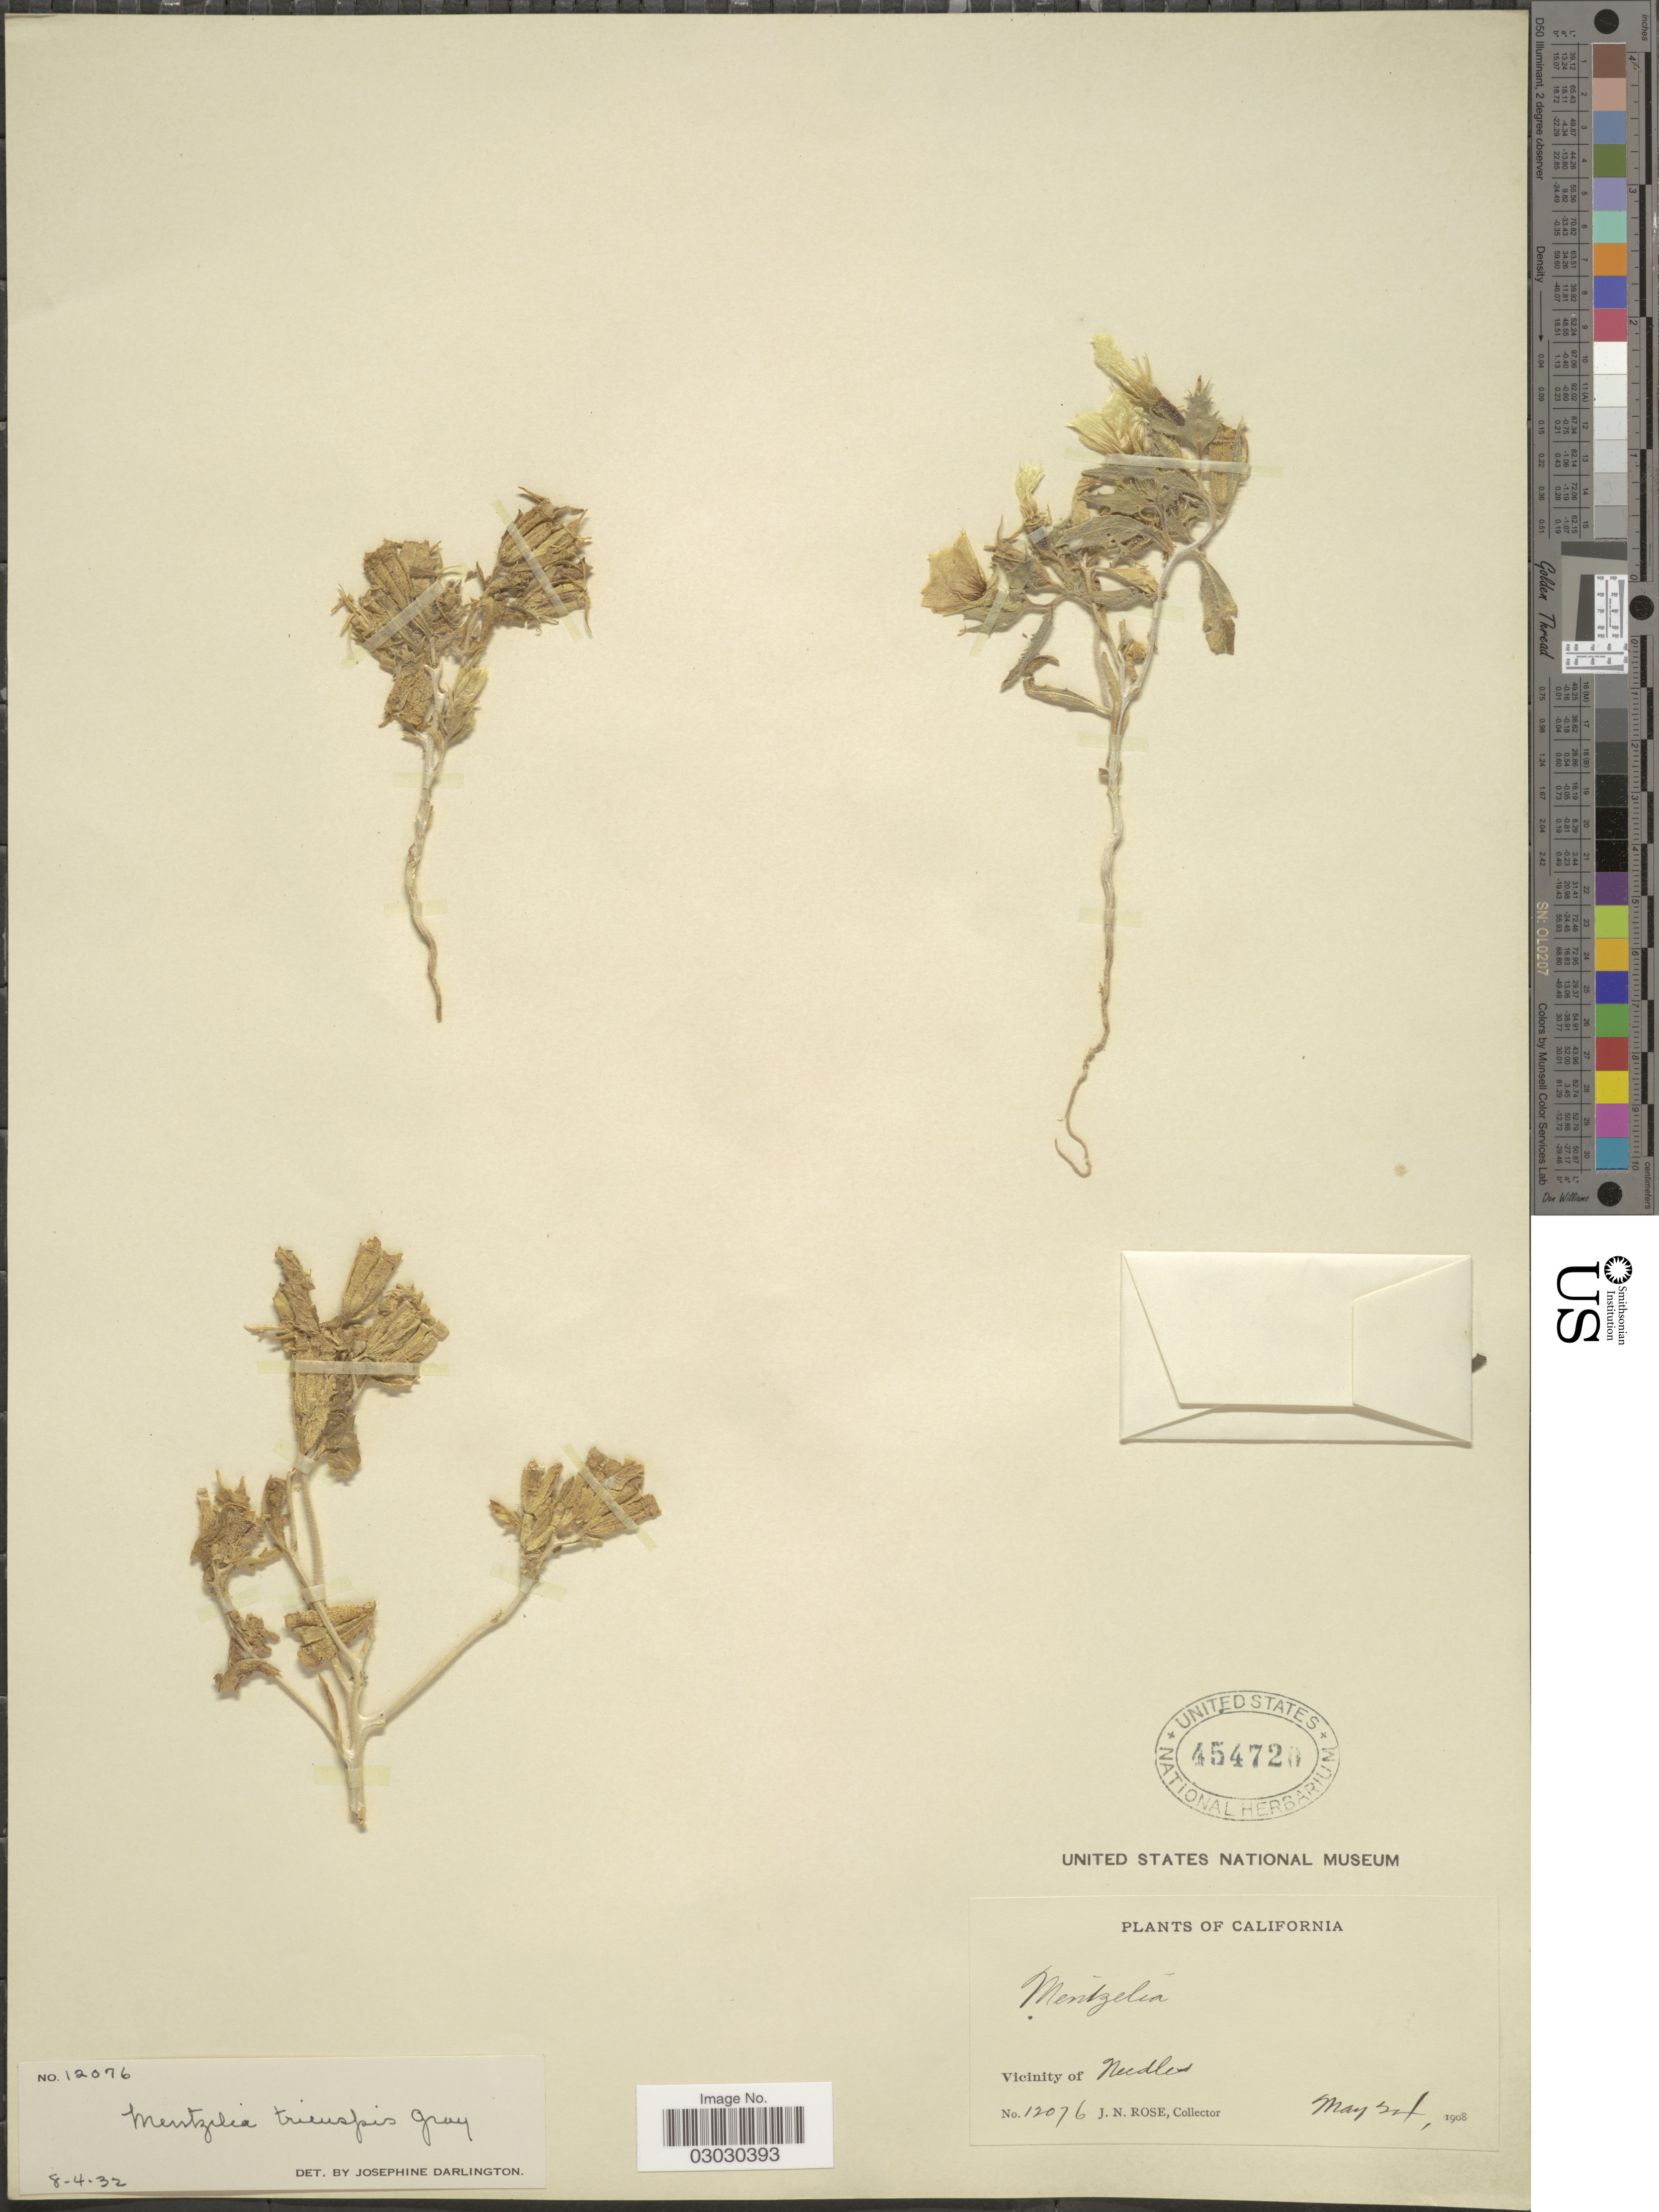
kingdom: Plantae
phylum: Tracheophyta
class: Magnoliopsida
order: Cornales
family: Loasaceae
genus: Mentzelia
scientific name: Mentzelia tricuspis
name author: A. Gray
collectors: J. N. Rose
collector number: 12076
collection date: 1908-05-24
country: United States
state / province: California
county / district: San Bernardino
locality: Vicinity of Needles.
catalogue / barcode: US 454720